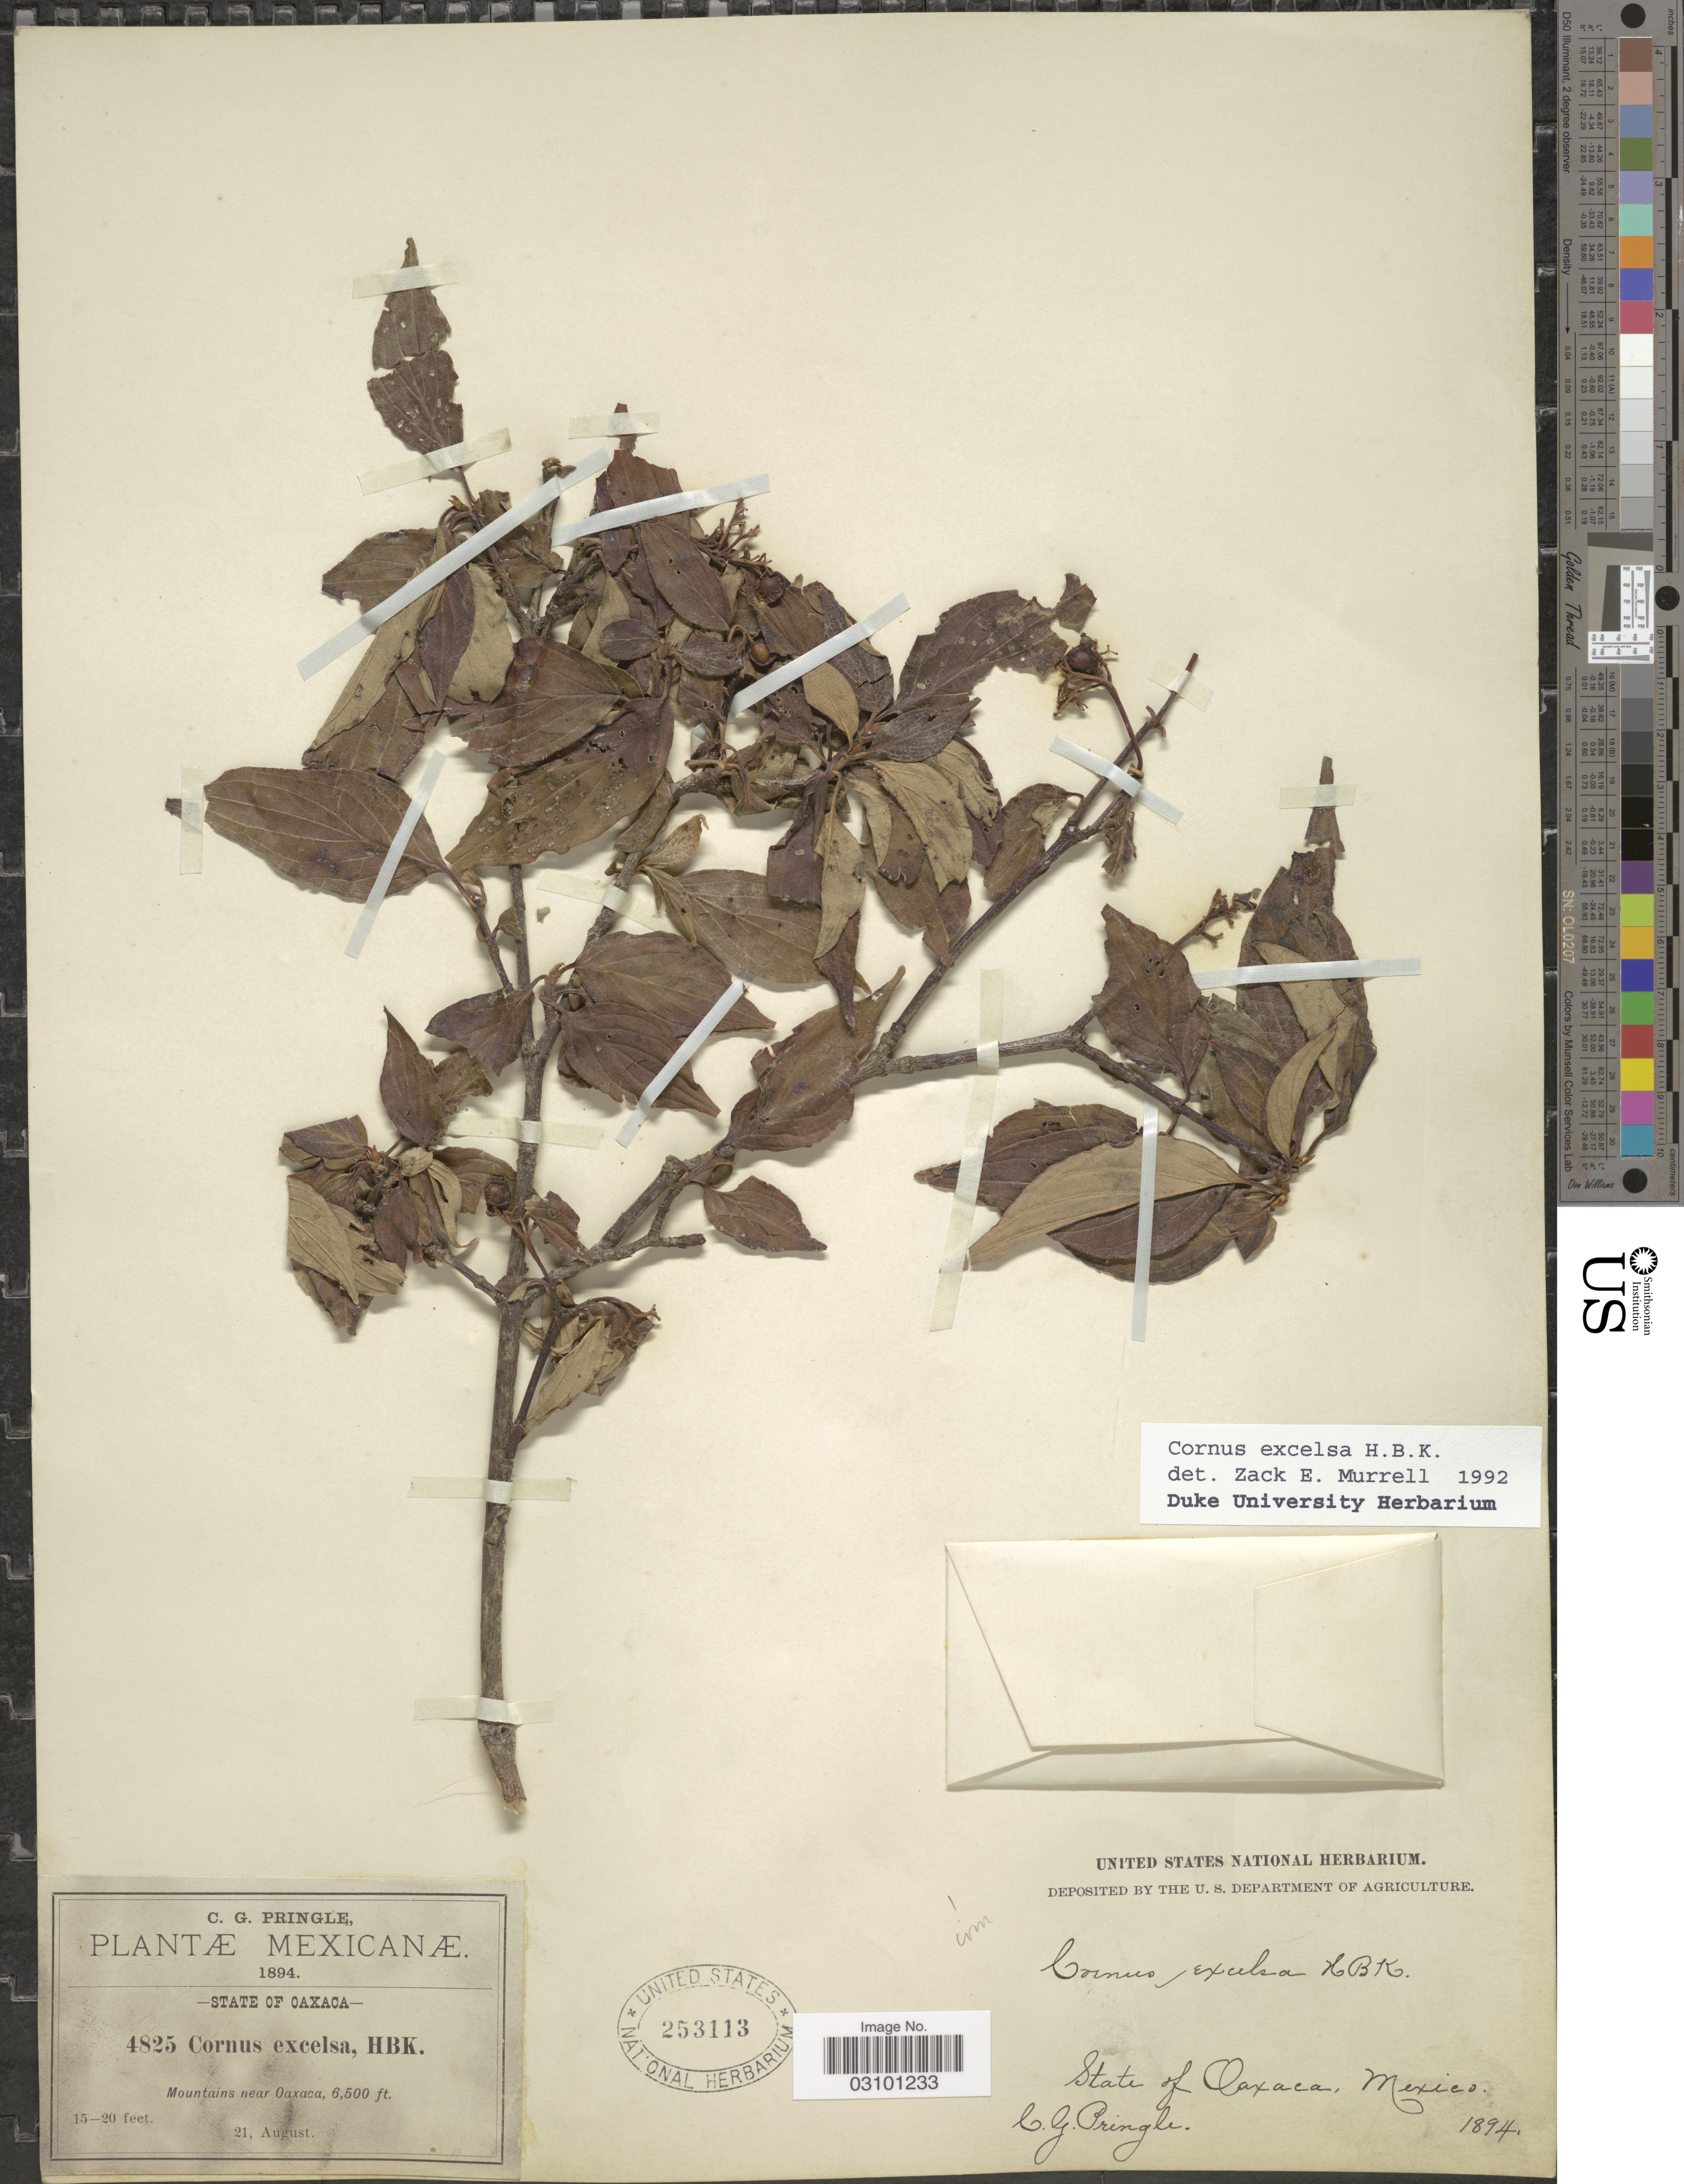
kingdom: Plantae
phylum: Tracheophyta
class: Magnoliopsida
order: Cornales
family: Cornaceae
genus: Cornus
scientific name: Cornus excelsa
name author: Kunth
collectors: C. G. Pringle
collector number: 4825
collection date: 1894-08-21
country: Mexico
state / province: Oaxaca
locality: Mountains near Oaxaca.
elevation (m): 1981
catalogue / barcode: US 253113